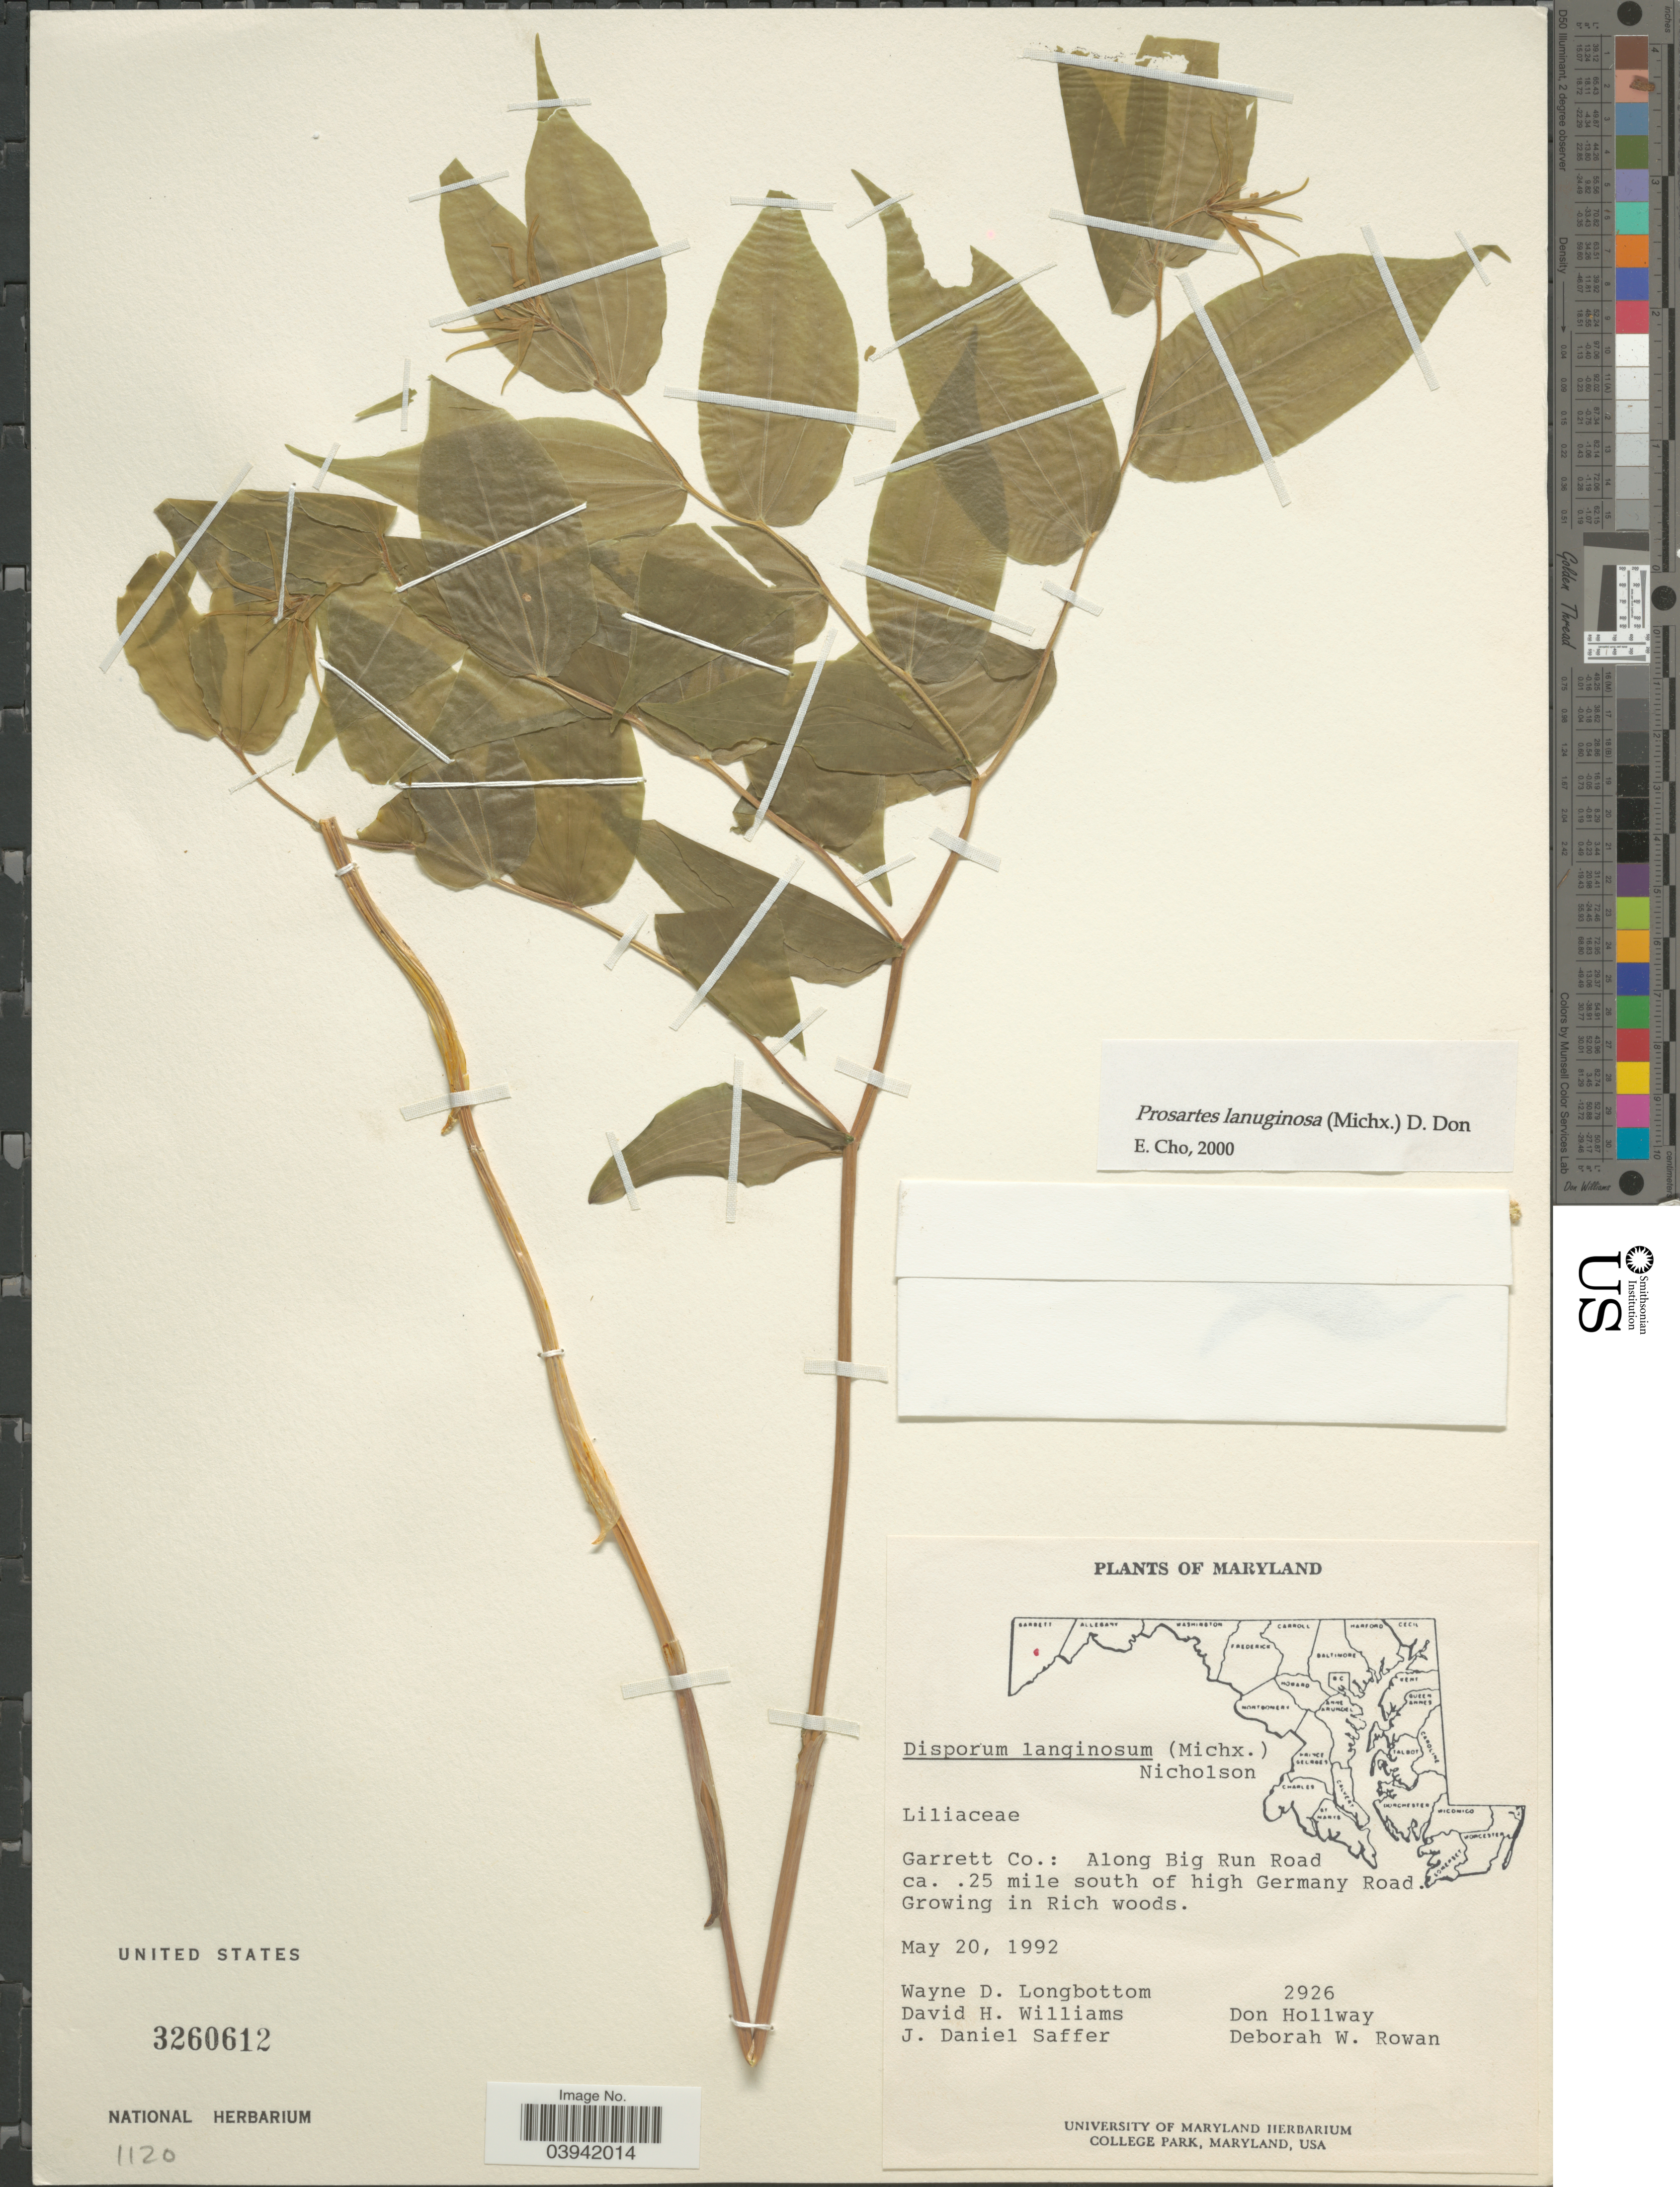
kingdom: Plantae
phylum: Tracheophyta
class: Liliopsida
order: Liliales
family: Liliaceae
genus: Prosartes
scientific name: Prosartes lanuginosa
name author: D. Don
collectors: W. D. Longbottom, D. H. Williams, J. Saffer, D. Hollway & D. Rowan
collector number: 2926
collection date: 1992-05-20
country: United States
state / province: Maryland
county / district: Garrett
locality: Garrett Co.: Along Big Run Road ca. .25 mile south of high Germany Road.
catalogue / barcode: US 3260612